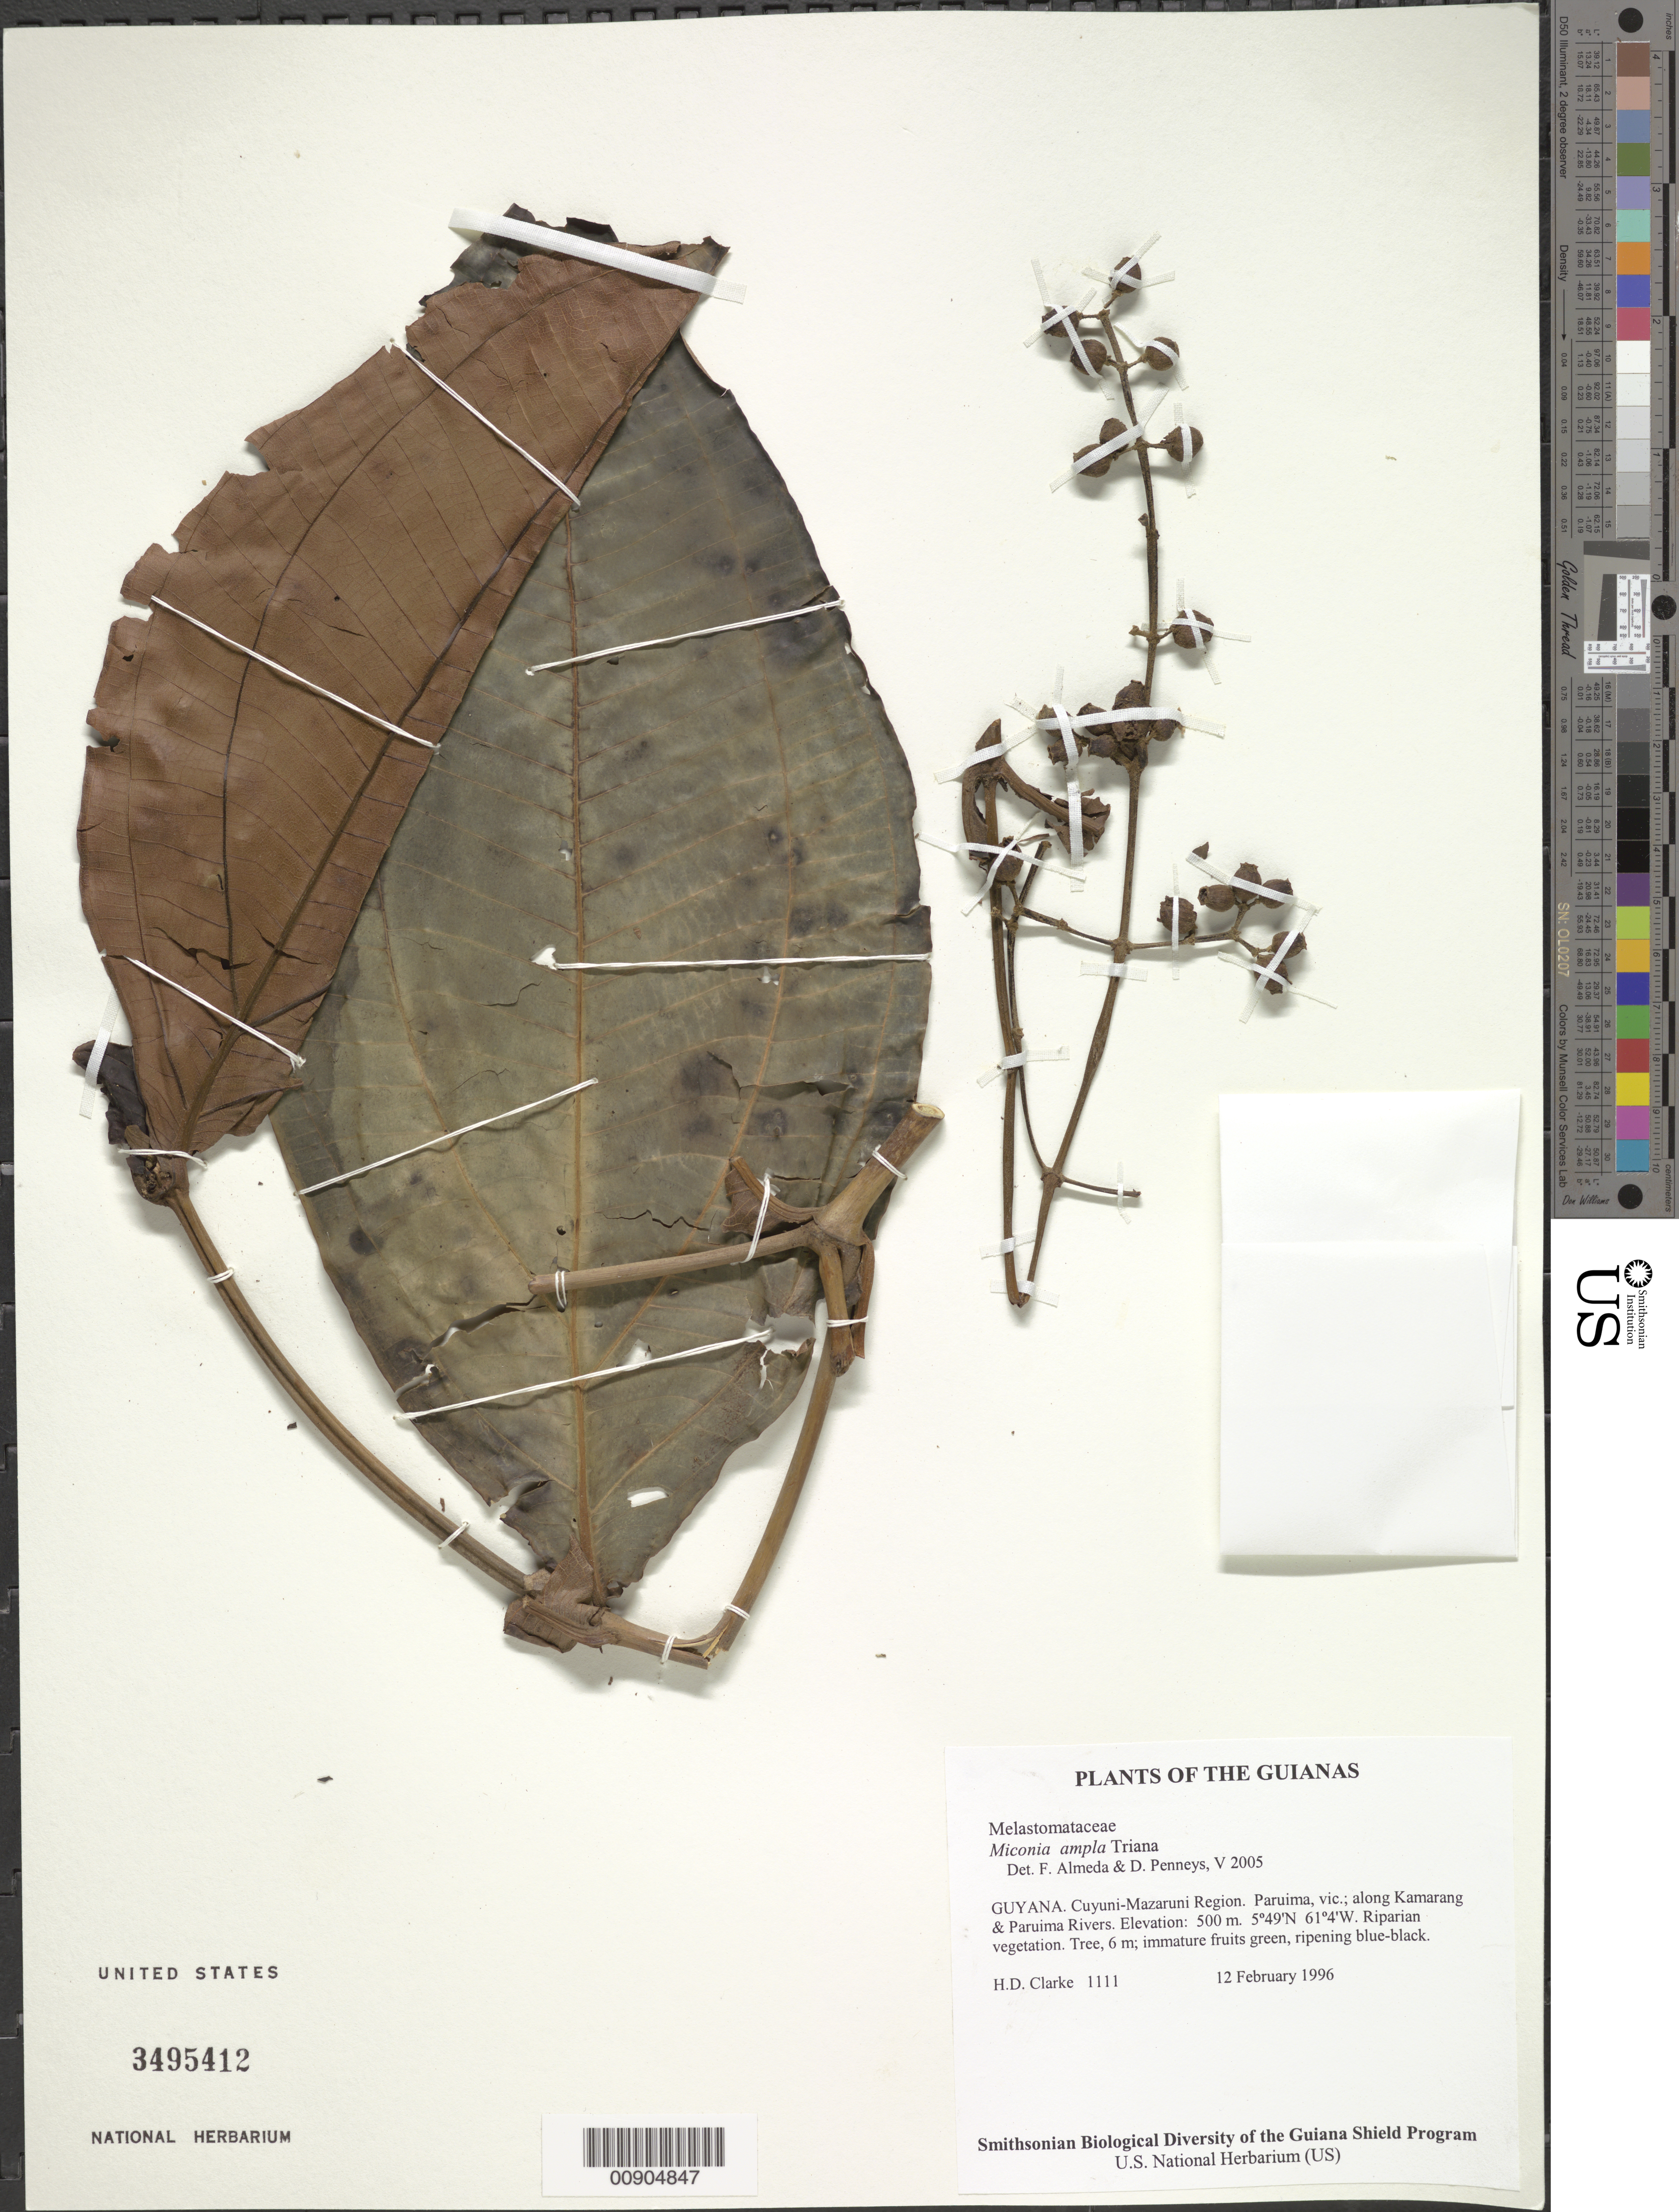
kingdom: Plantae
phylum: Tracheophyta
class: Magnoliopsida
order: Myrtales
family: Melastomataceae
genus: Miconia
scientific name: Miconia ampla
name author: Triana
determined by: Almeda, F.; Penneys, D. S.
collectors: H. D. Clarke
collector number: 1111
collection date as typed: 12 February 1996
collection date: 1996-02-12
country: Guyana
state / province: Cuyuni-Mazaruni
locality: Paruima, vic.; along Kamarang & Paruima Rivers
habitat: Riparian vegetation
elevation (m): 500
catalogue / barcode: US 3495412